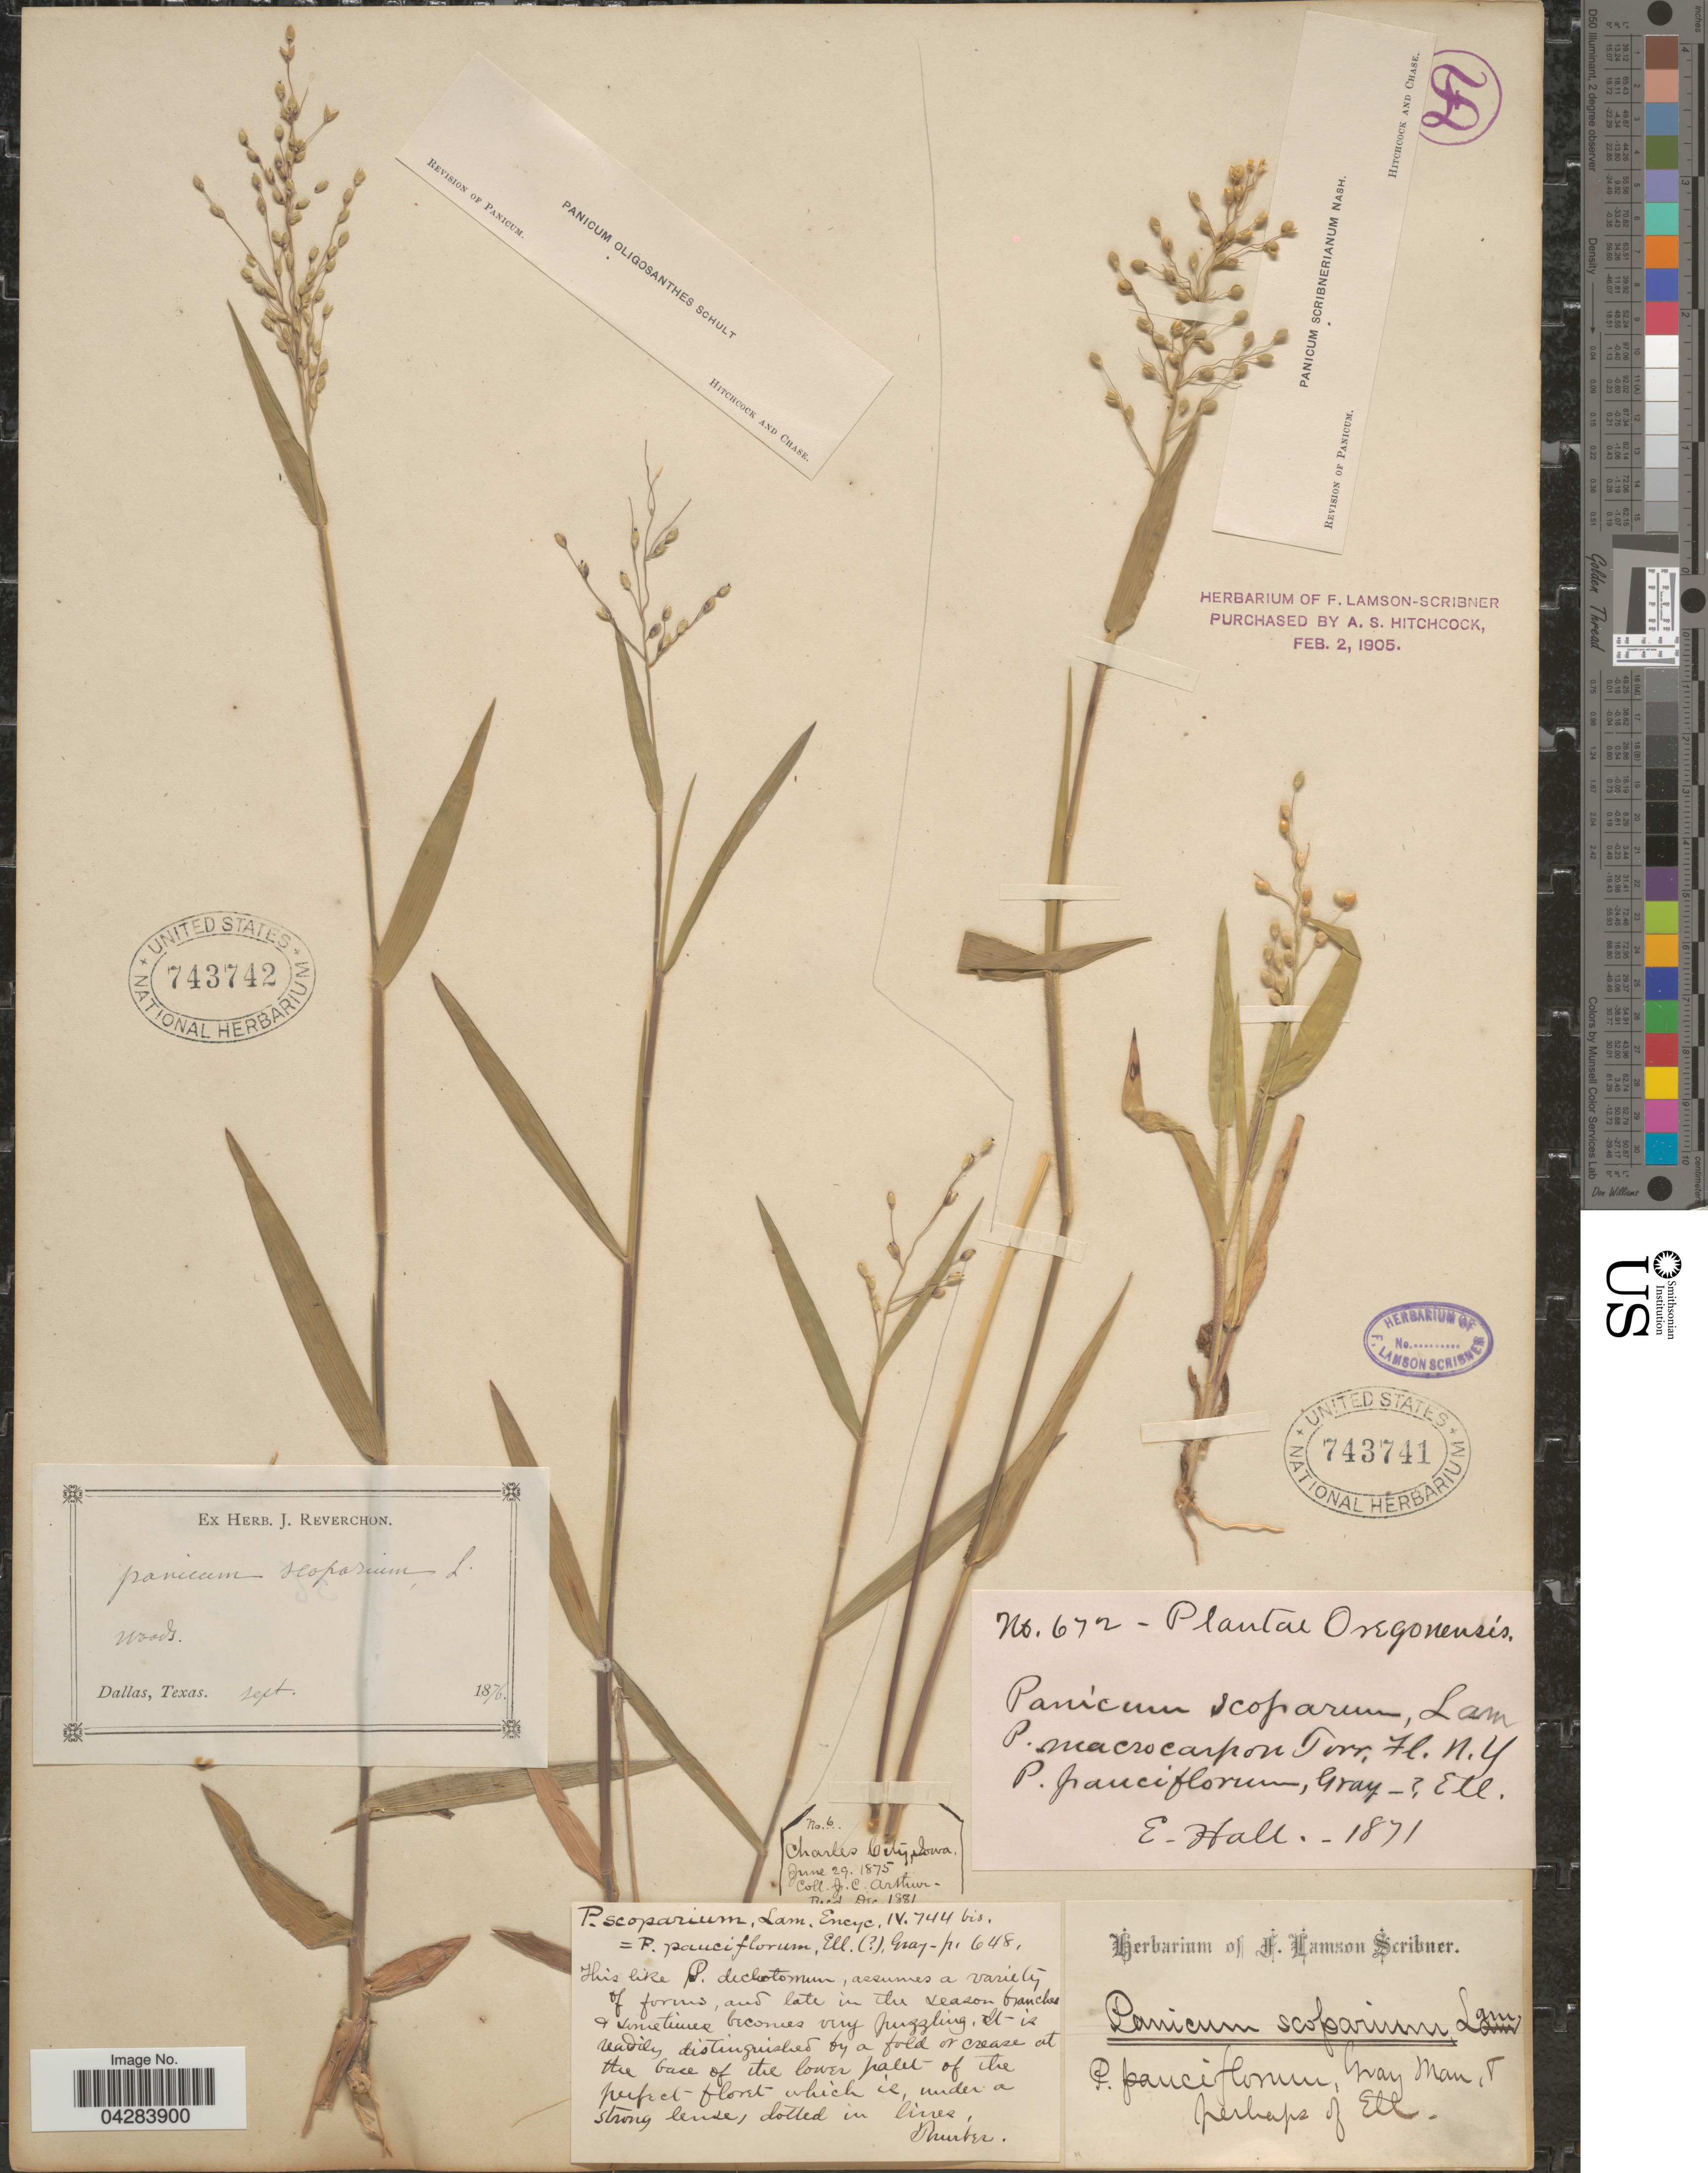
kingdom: Plantae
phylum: Tracheophyta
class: Liliopsida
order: Poales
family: Poaceae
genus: Dichanthelium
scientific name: Dichanthelium oligosanthes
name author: (Schult.) Gould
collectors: ex herb. J. Reverchon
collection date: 1876-09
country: United States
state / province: Texas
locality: Woods. Dallas.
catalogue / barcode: US 743742